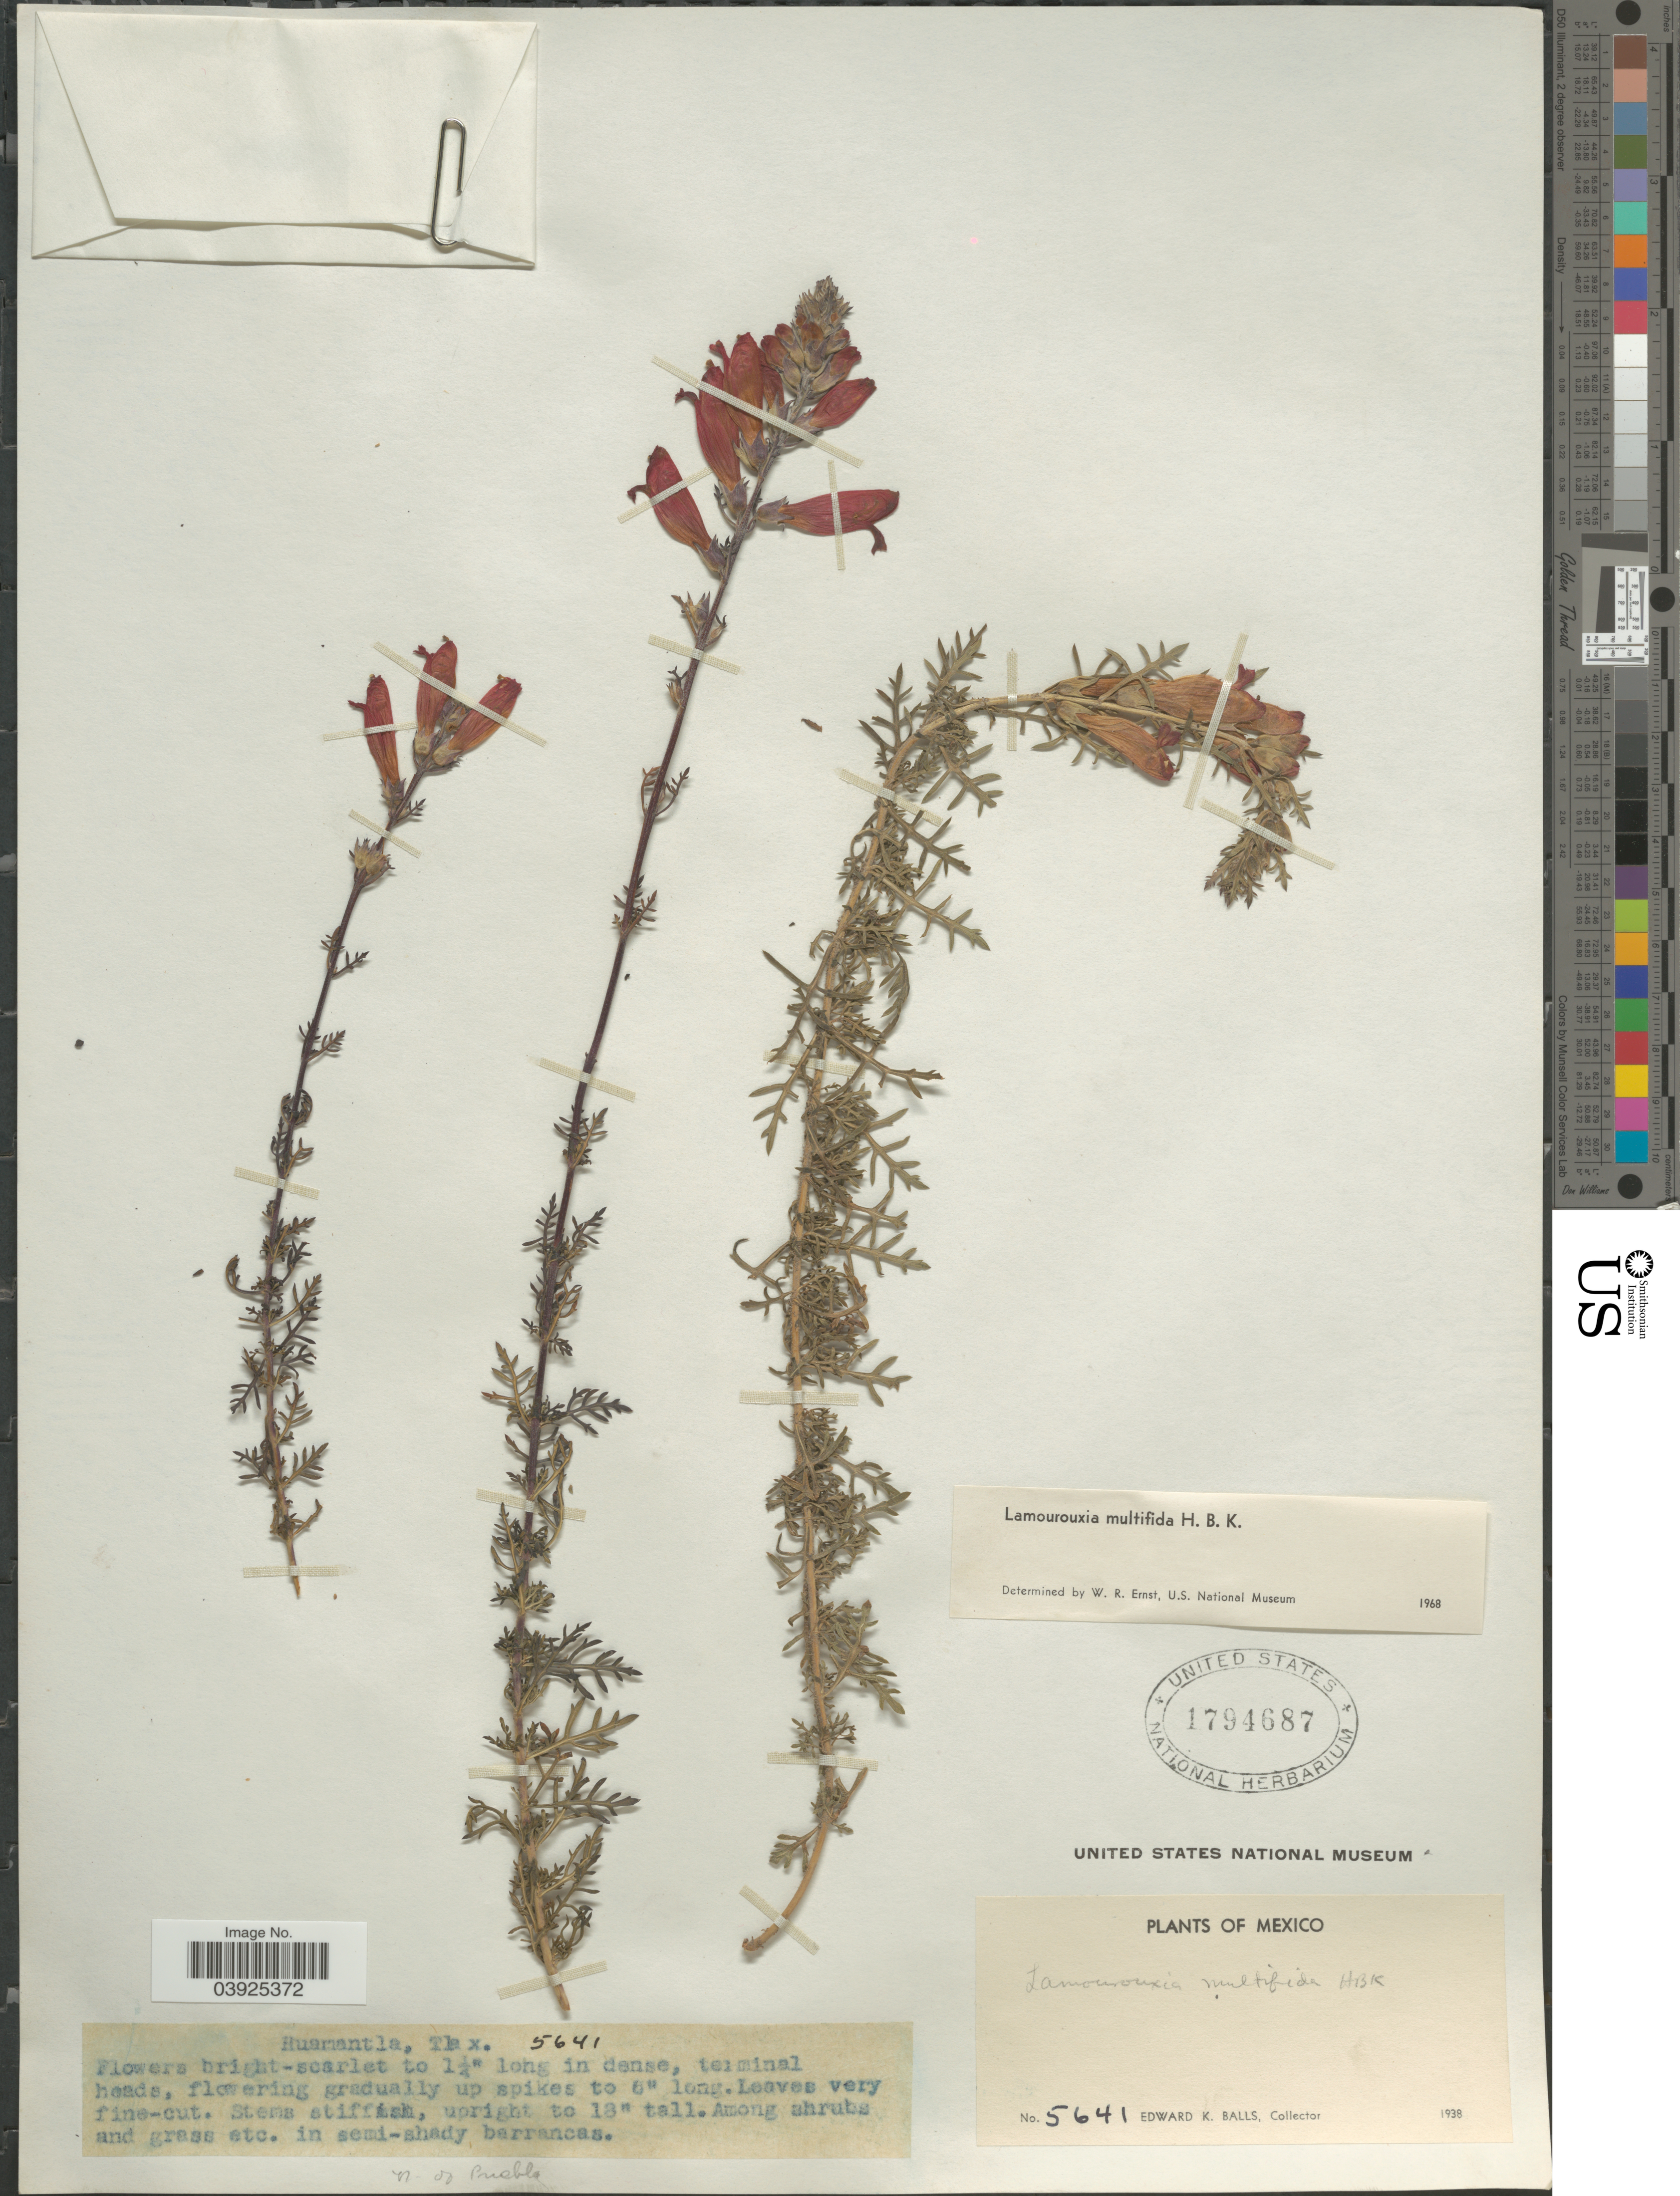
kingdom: Plantae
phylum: Tracheophyta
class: Magnoliopsida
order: Lamiales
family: Orobanchaceae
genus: Lamourouxia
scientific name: Lamourouxia multifida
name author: Kunth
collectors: E. K. Balls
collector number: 5641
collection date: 1938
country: Mexico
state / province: Tlaxcala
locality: Huamantla. N of Puebla.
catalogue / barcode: US 1794687